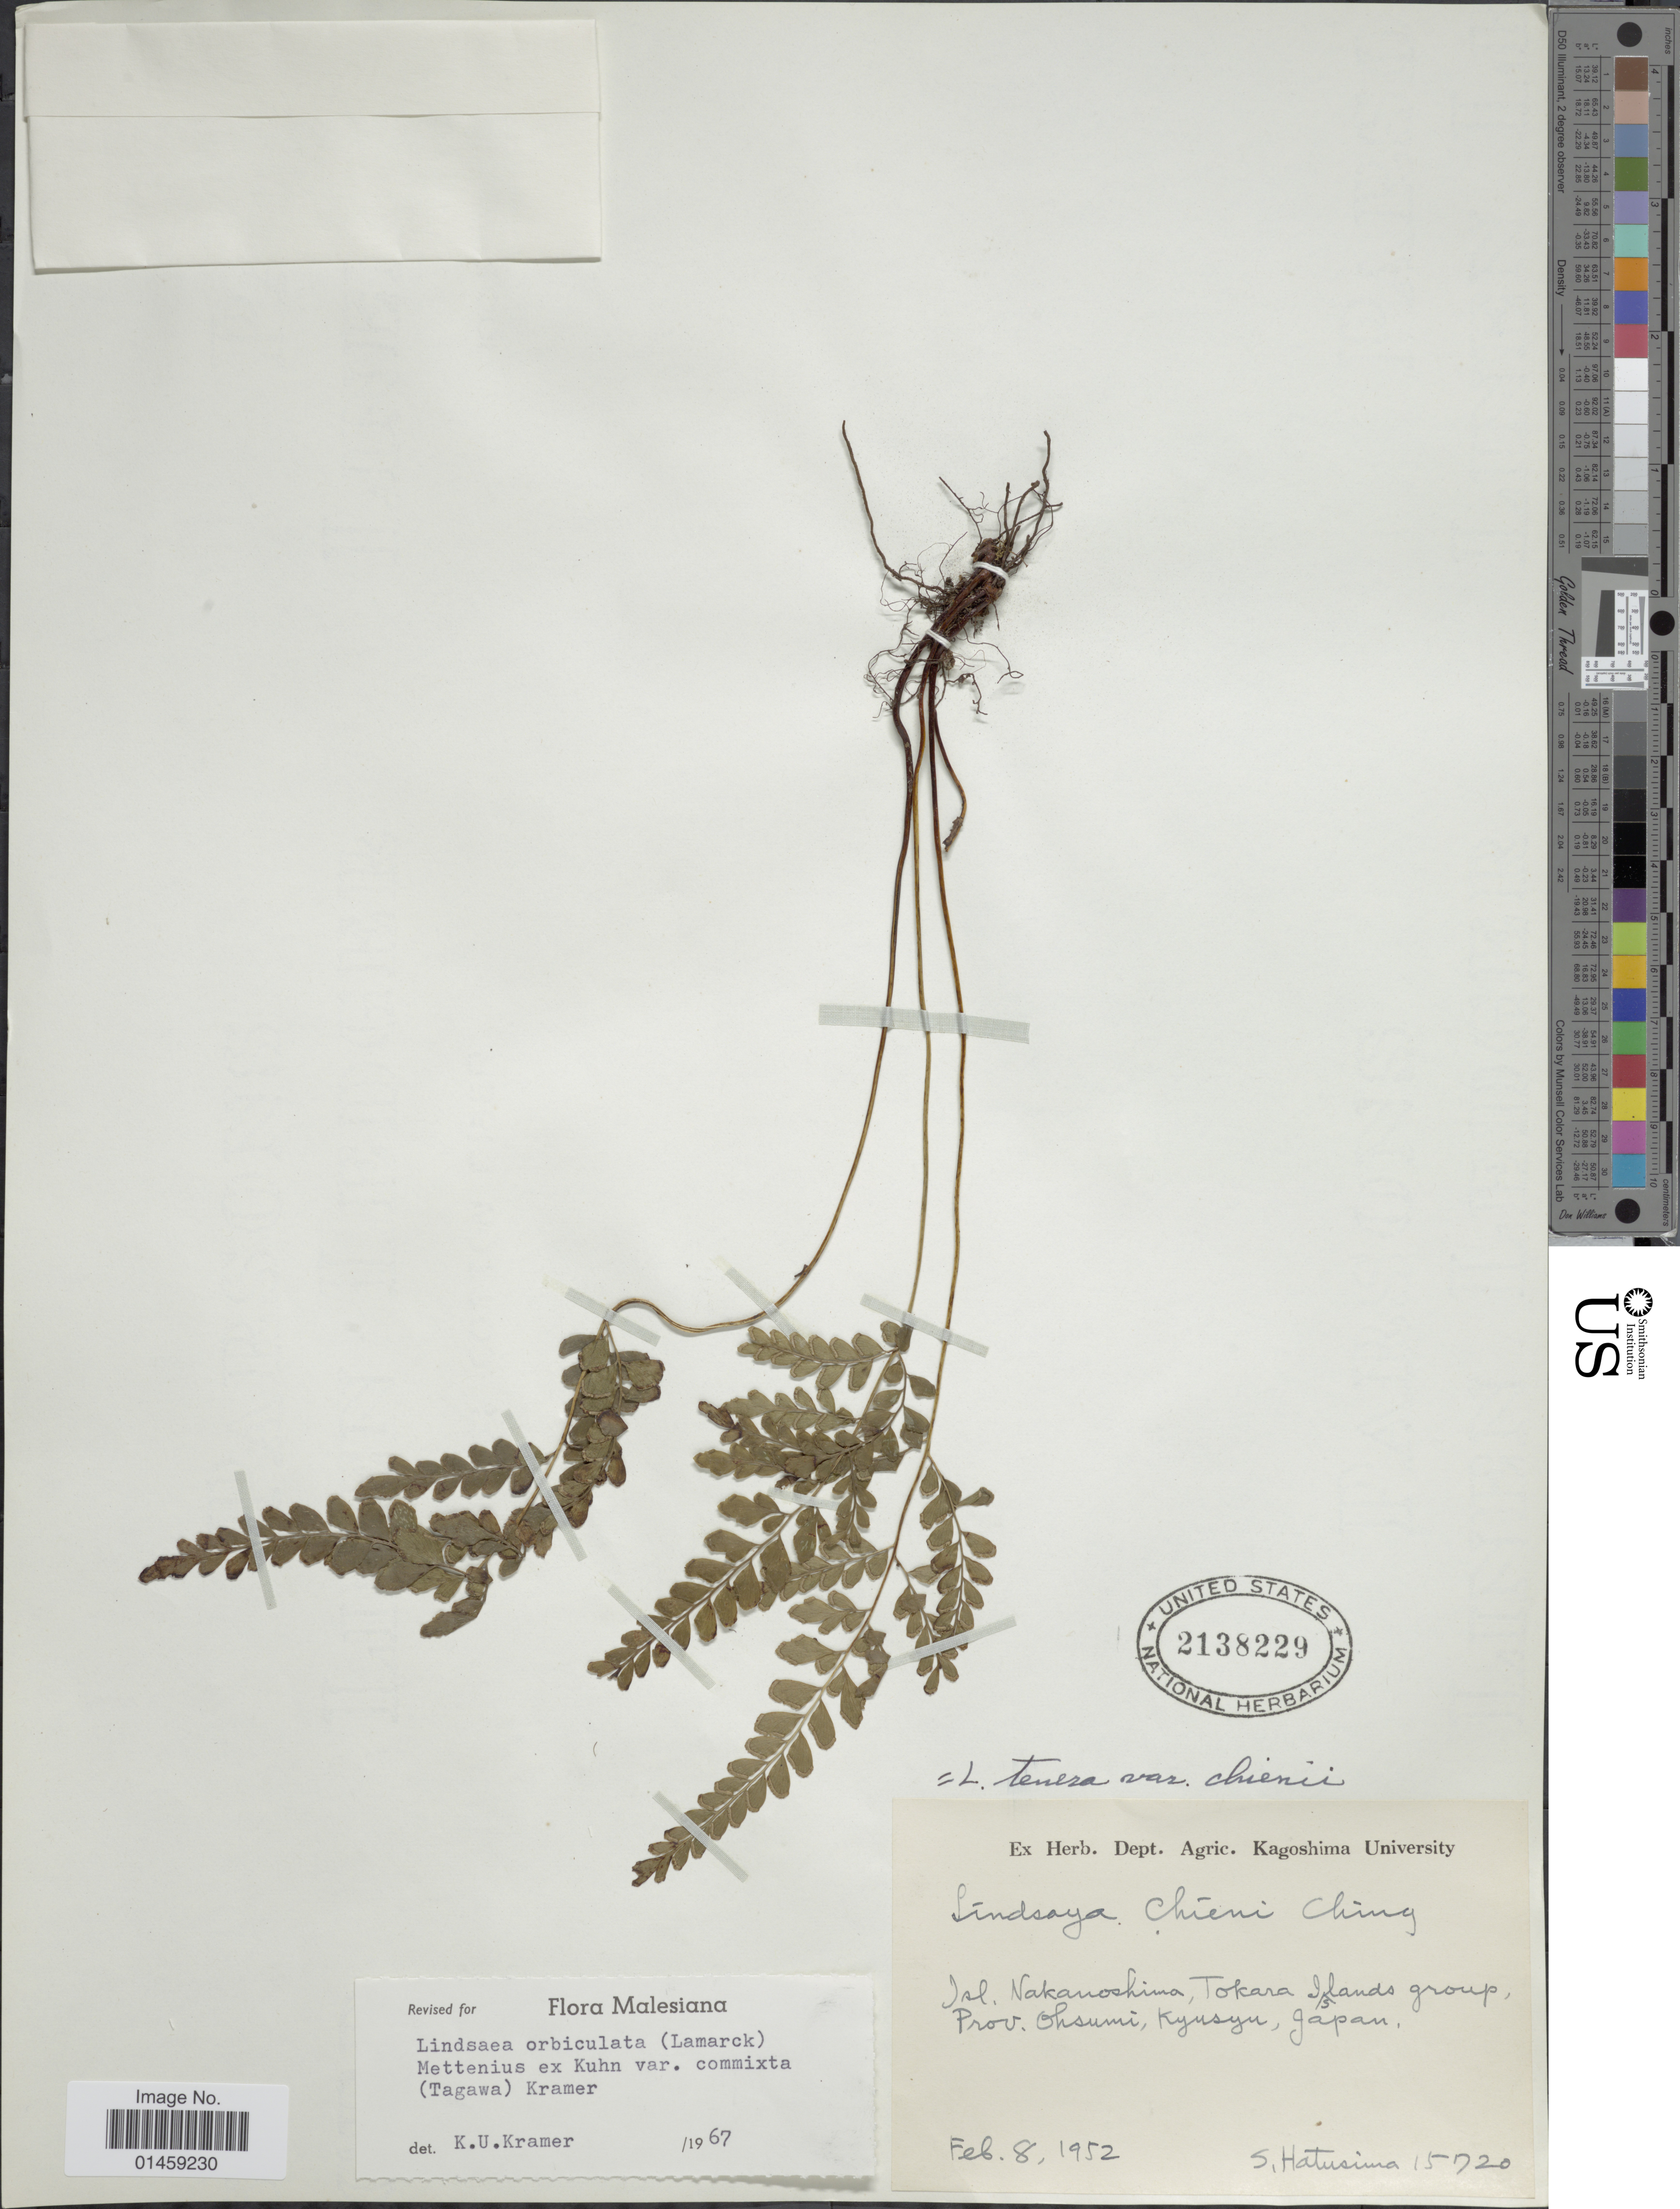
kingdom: Plantae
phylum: Tracheophyta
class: Polypodiopsida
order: Polypodiales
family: Lindsaeaceae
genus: Lindsaea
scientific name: Lindsaea orbiculata var. commixta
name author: (Tagawa) K.U. Kramer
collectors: S. Hatusima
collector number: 15720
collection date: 1952-02-08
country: Japan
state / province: Kagosima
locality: Isl. Nakanoshima, Tokara Islands group, Prov. Oksumi, Kyushu.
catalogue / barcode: US 2138229